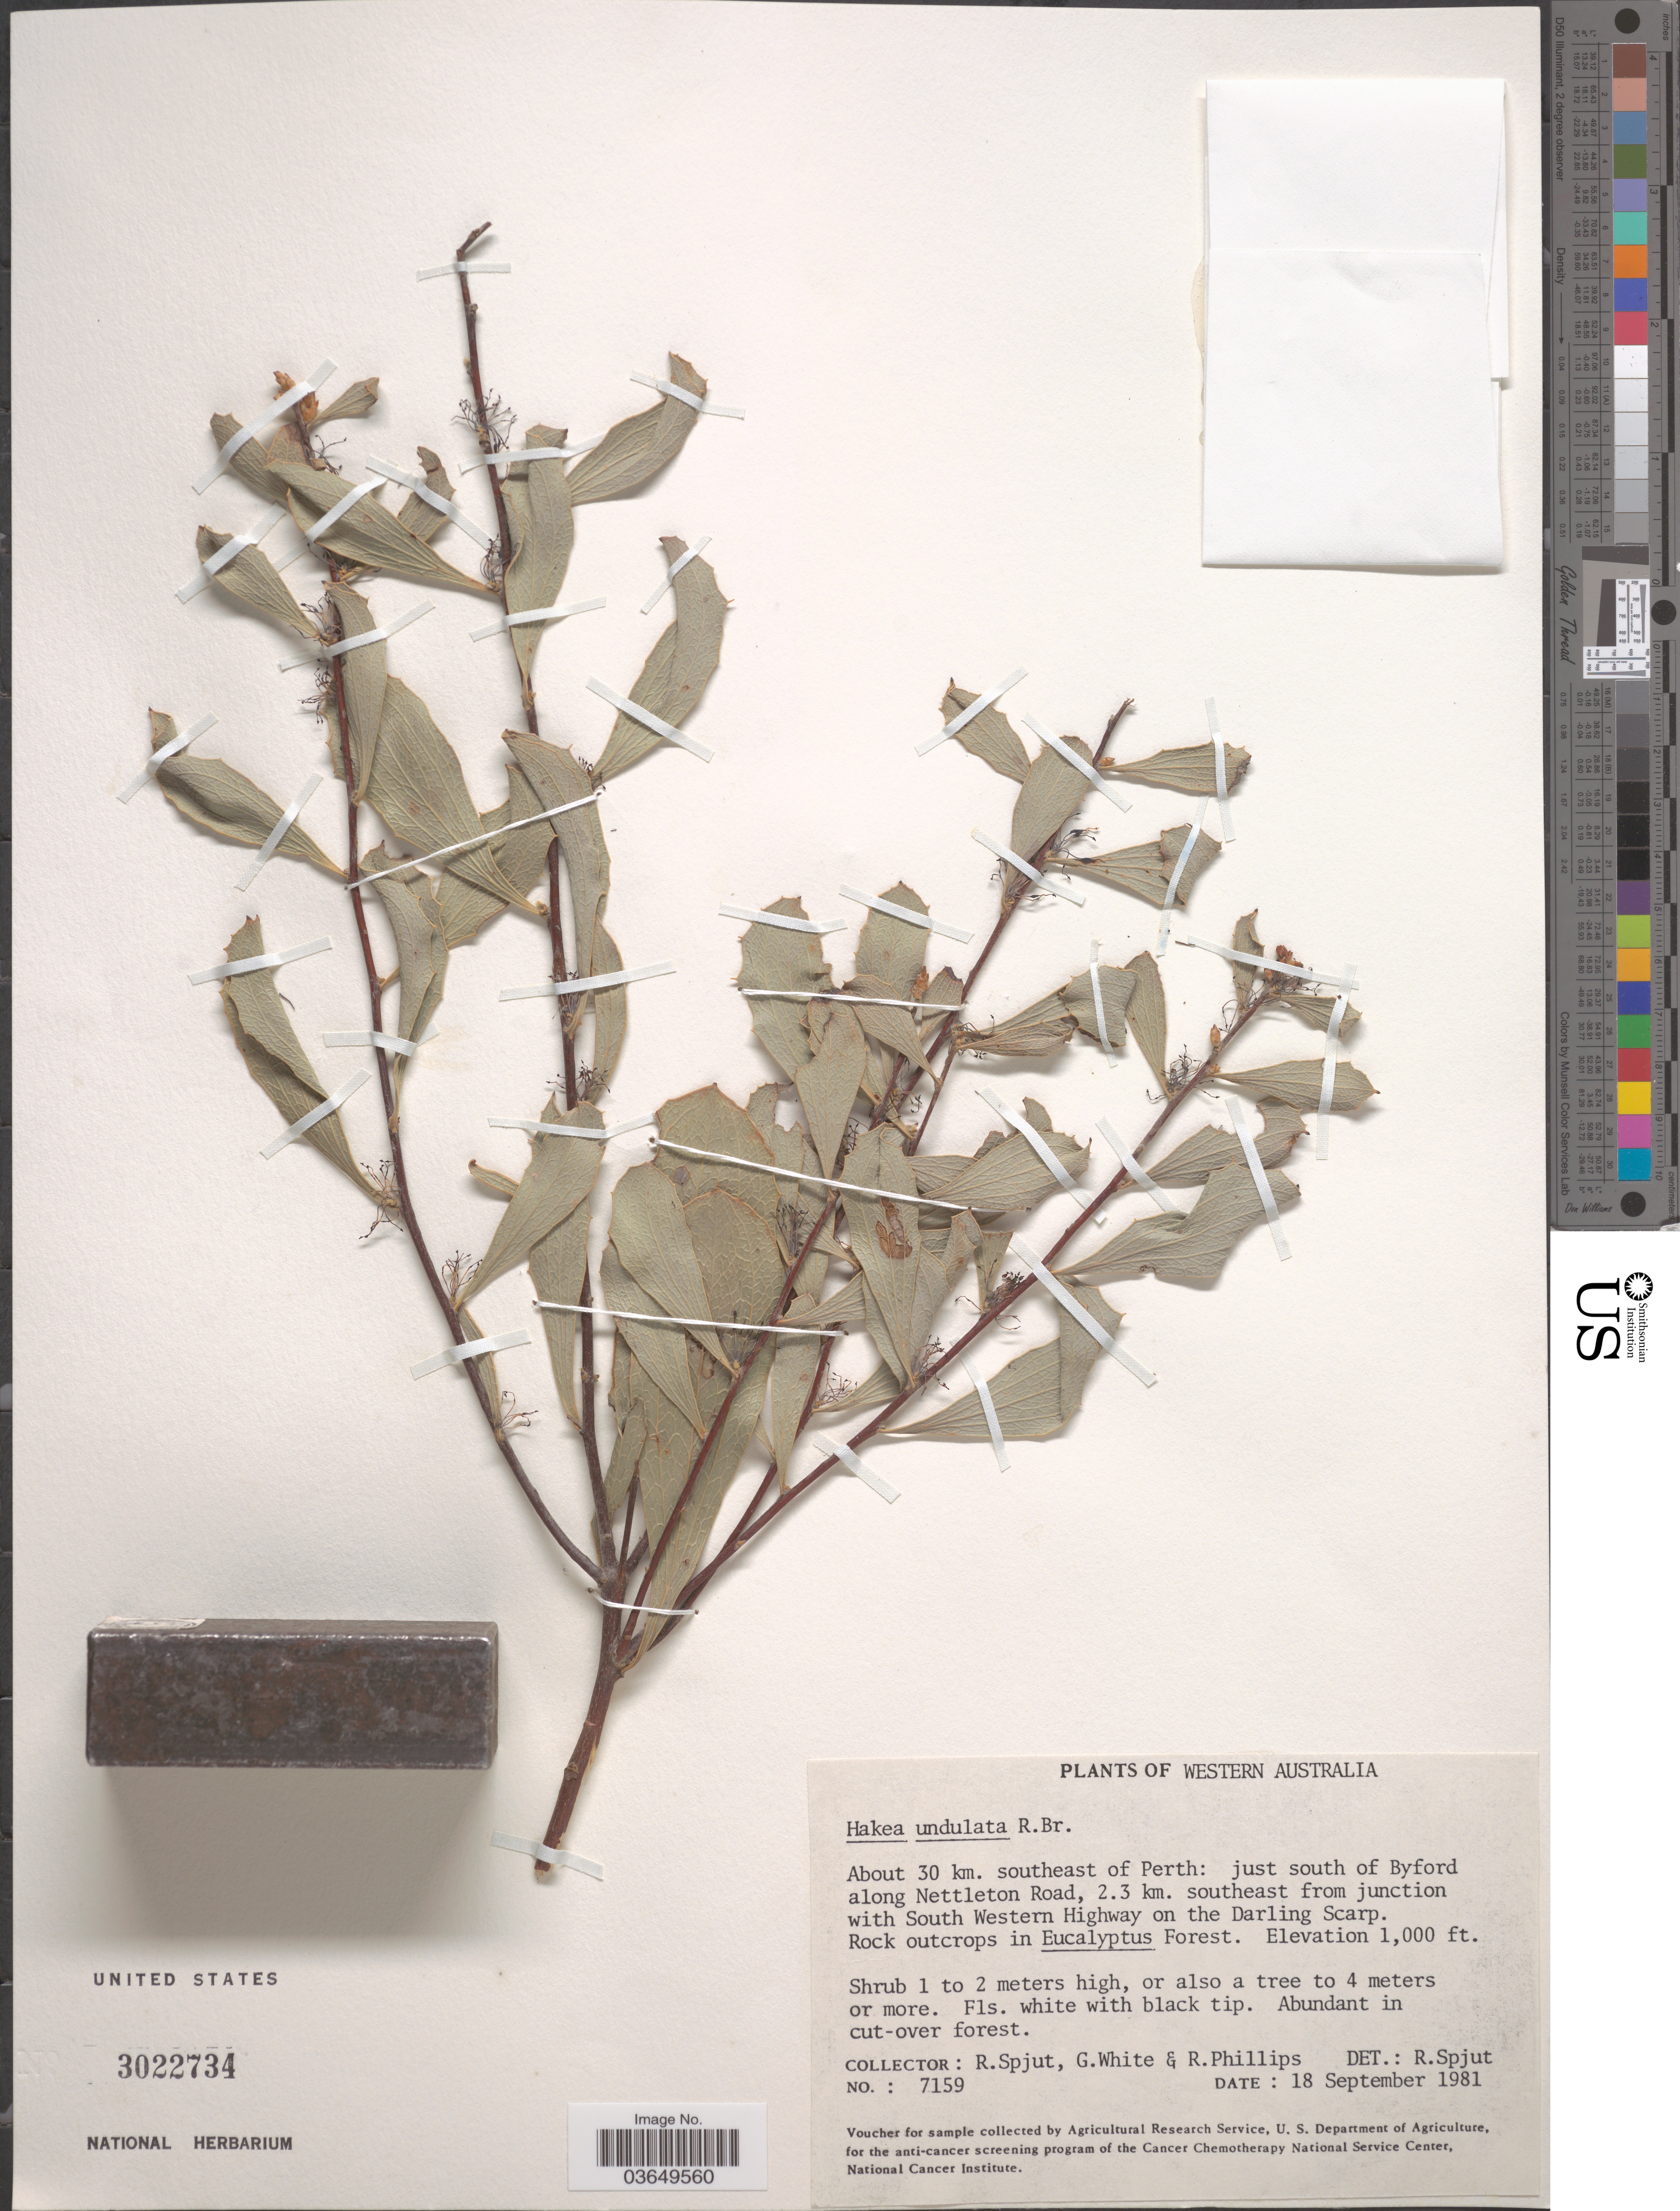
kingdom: Plantae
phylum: Tracheophyta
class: Magnoliopsida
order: Proteales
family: Proteaceae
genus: Hakea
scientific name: Hakea undulata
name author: R. Br.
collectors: R. Spjut, G. White & R. Phillips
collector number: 7159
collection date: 1981-09-18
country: Australia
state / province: Western Australia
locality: About 30 km. southeast of Perth: just south of Byford along Nettleton Road, 2.3 km. southeast from junction with South Western Highway on the Darling Scarp.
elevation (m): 305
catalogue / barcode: US 3022734